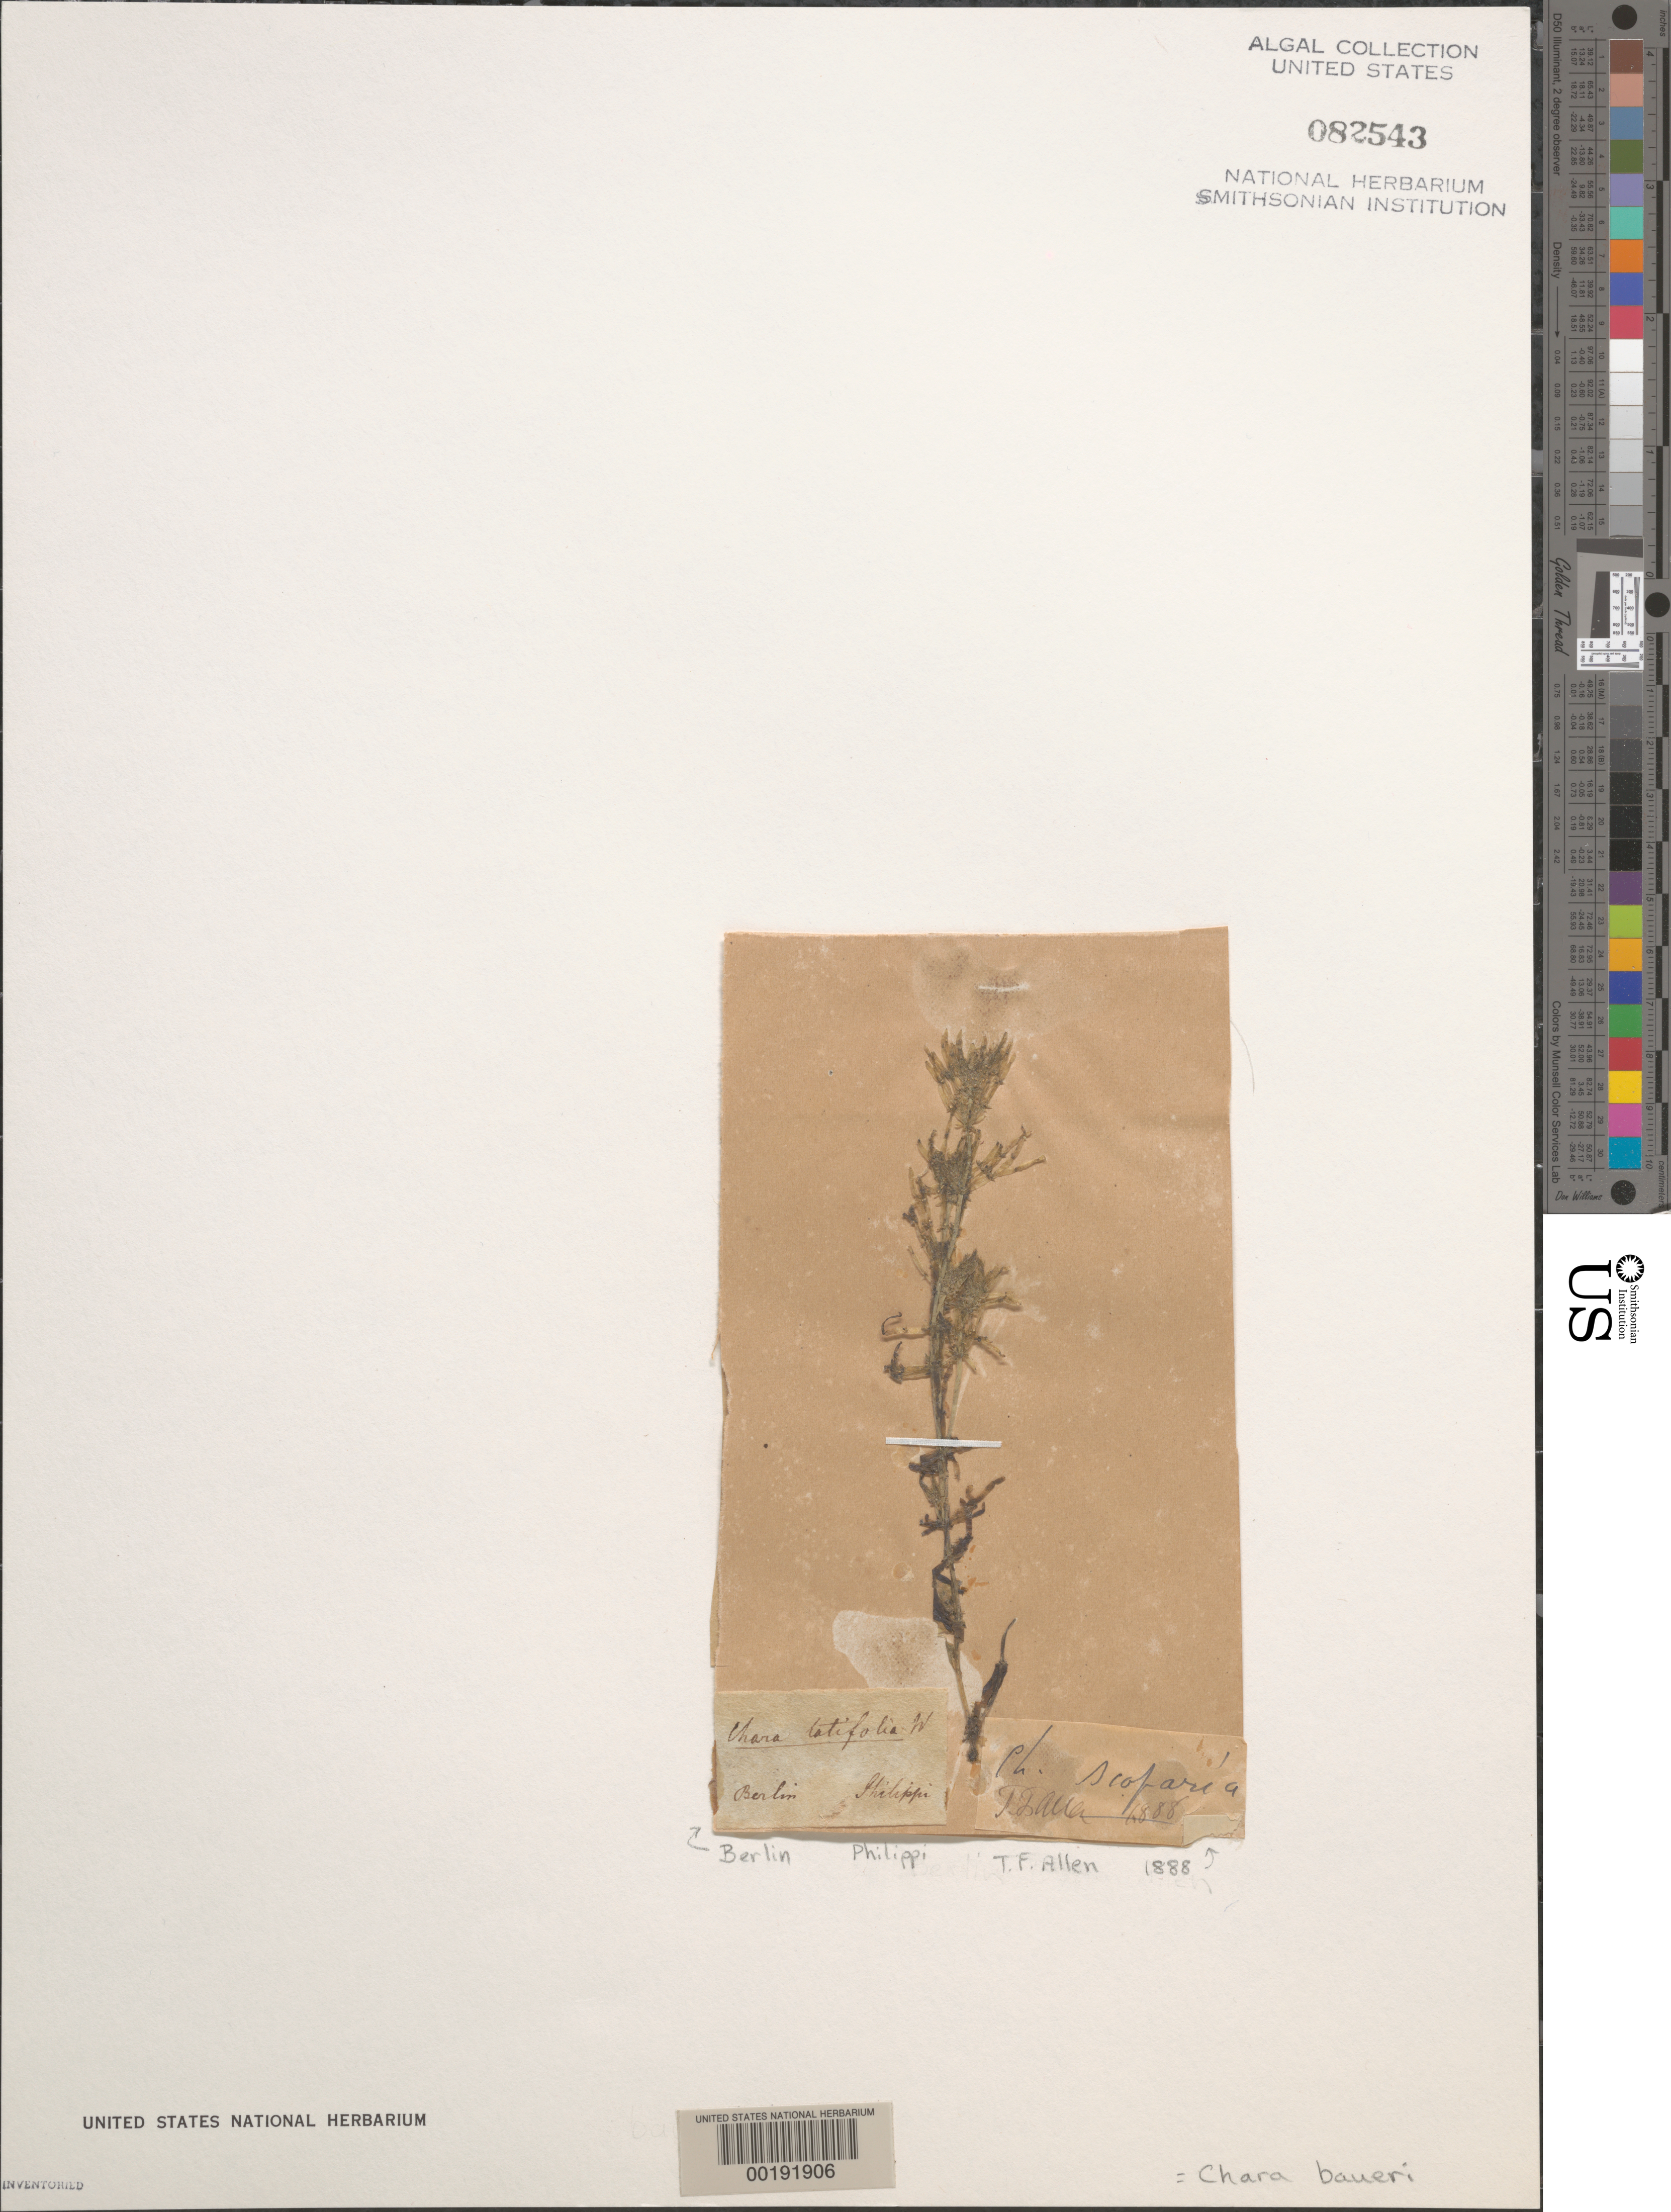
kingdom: Plantae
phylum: Charophyta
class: Charophyceae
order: Charales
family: Characeae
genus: Chara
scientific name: Chara baueri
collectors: R. A. Philippi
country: Germany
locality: Berlin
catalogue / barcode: US 82543